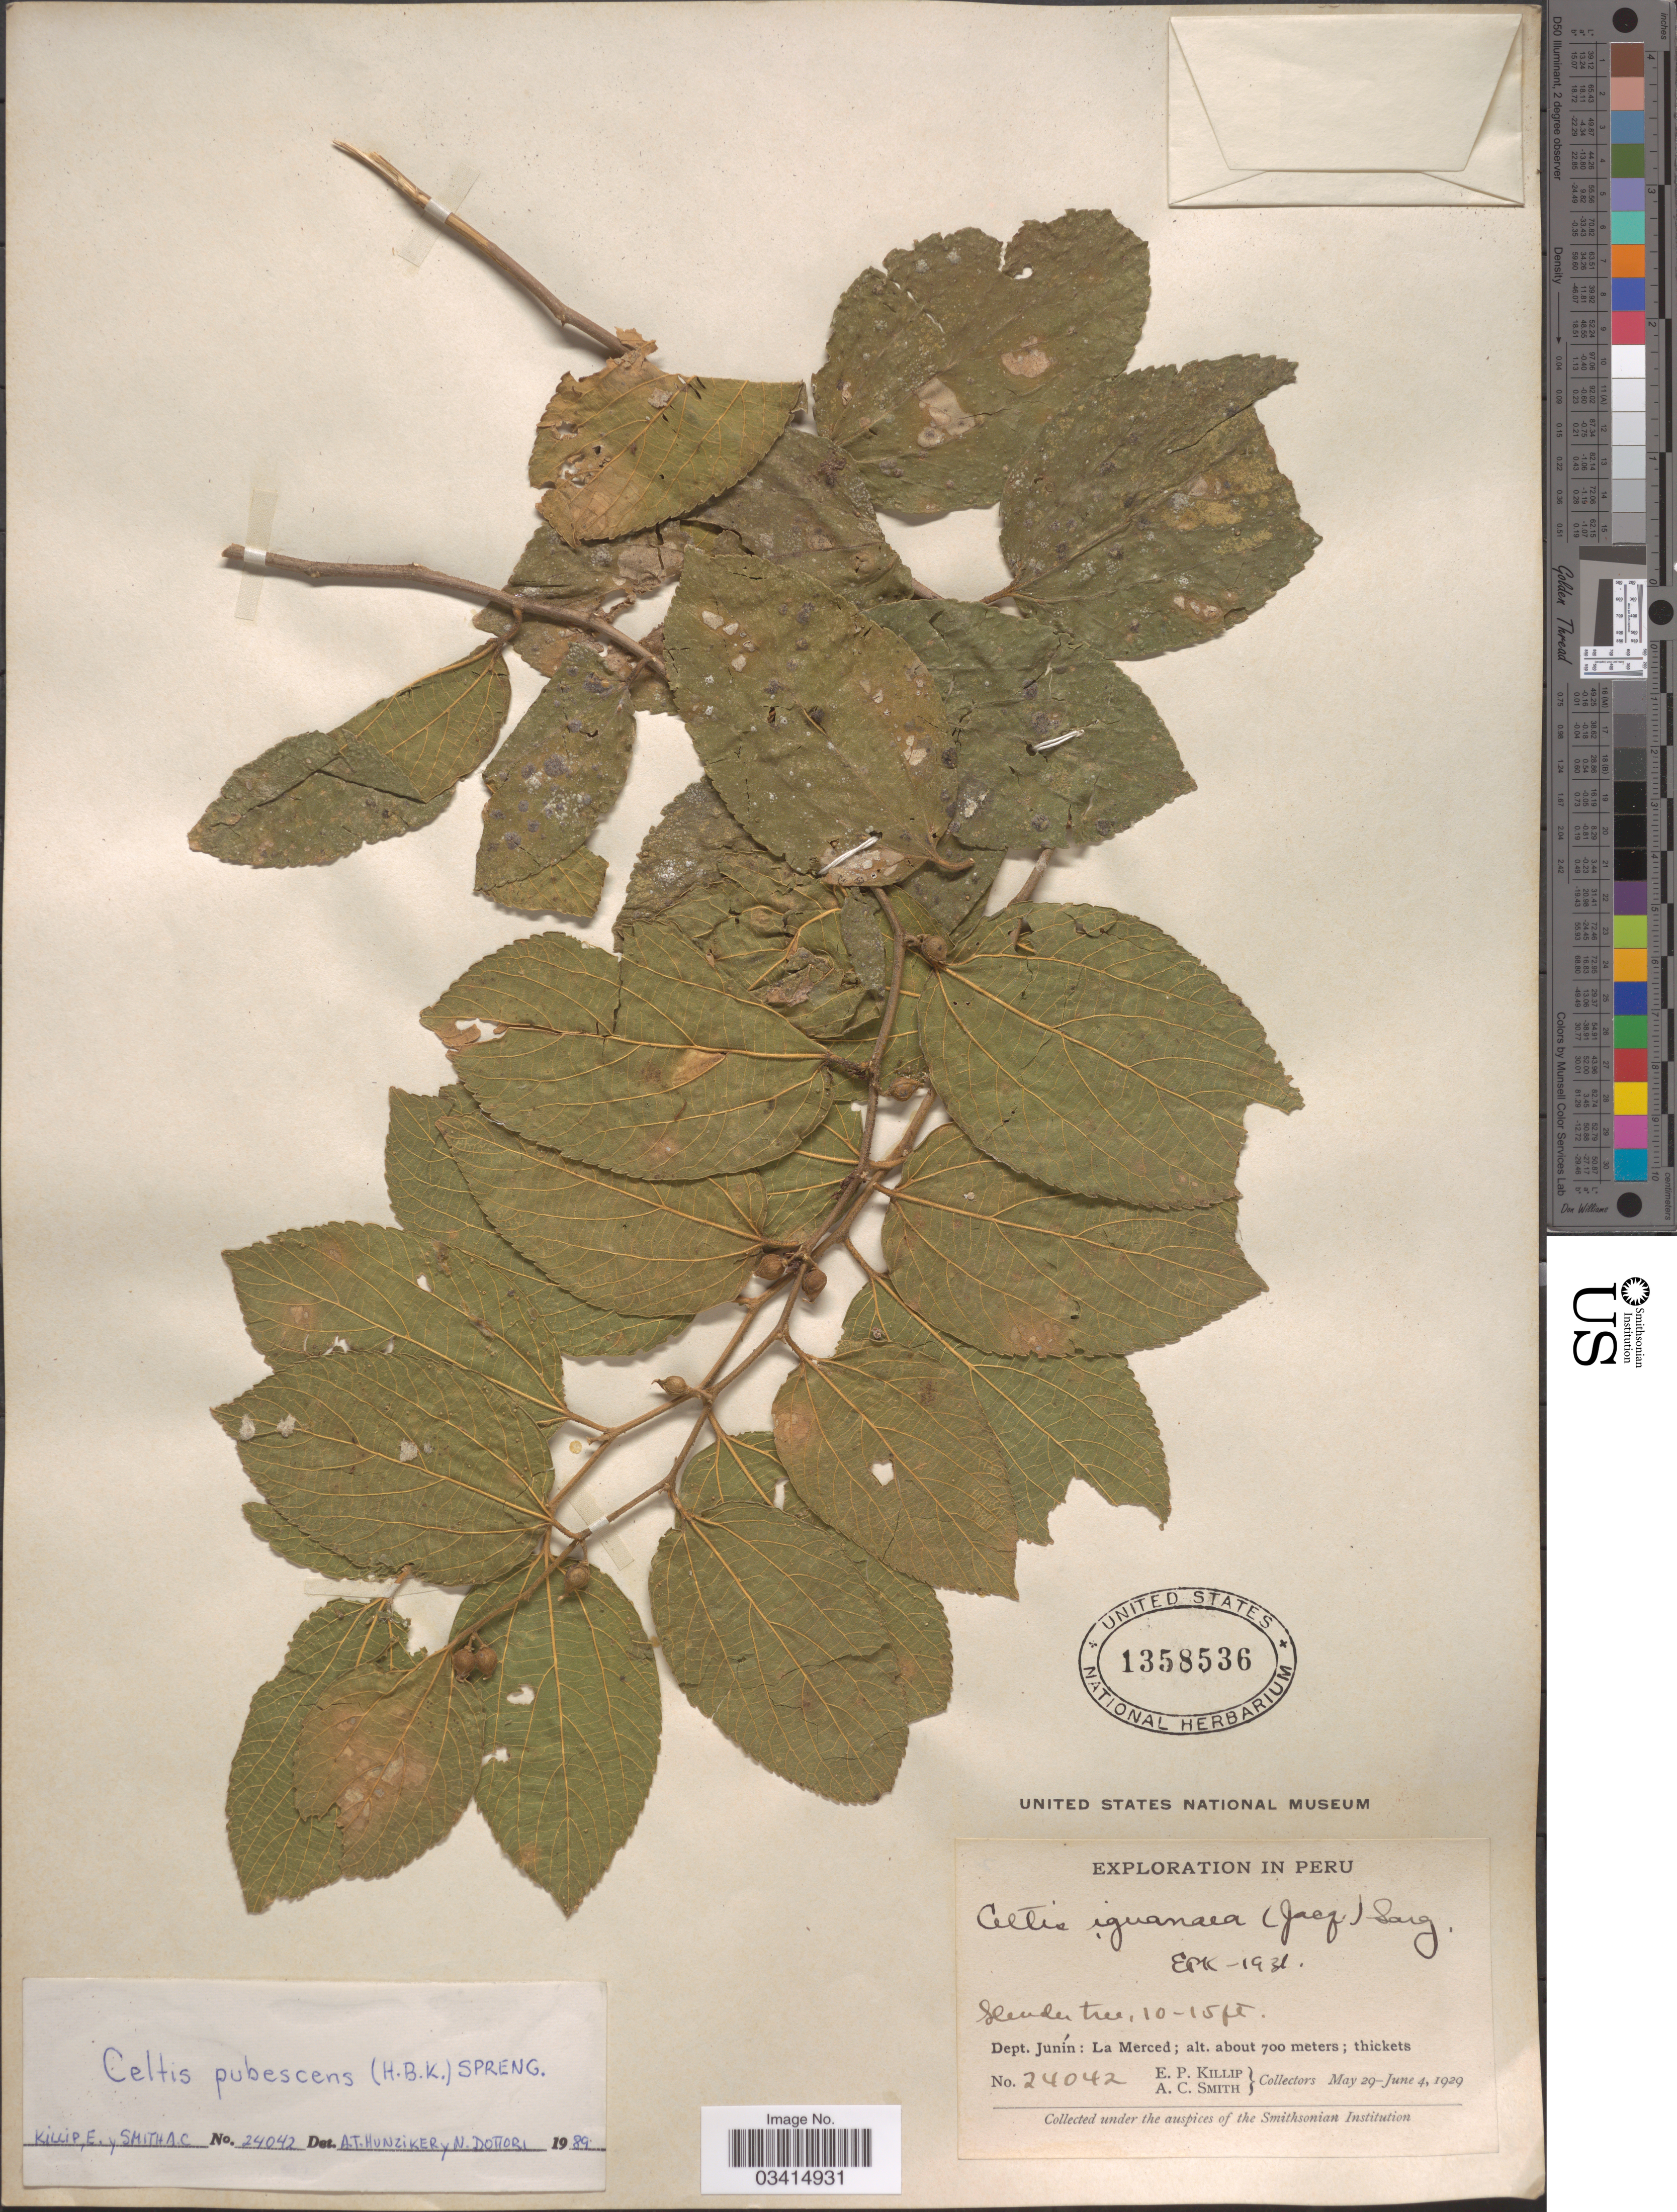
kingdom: Plantae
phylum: Tracheophyta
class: Magnoliopsida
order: Rosales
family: Cannabaceae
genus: Celtis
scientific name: Celtis pubescens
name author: (Kunth) Spreng.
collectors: E. P. Killip & A. C. Smith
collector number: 24042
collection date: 1929-05-29/1929-06-04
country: Peru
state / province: Junín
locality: Dept. Junín: La Merced.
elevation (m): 700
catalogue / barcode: US 1358536